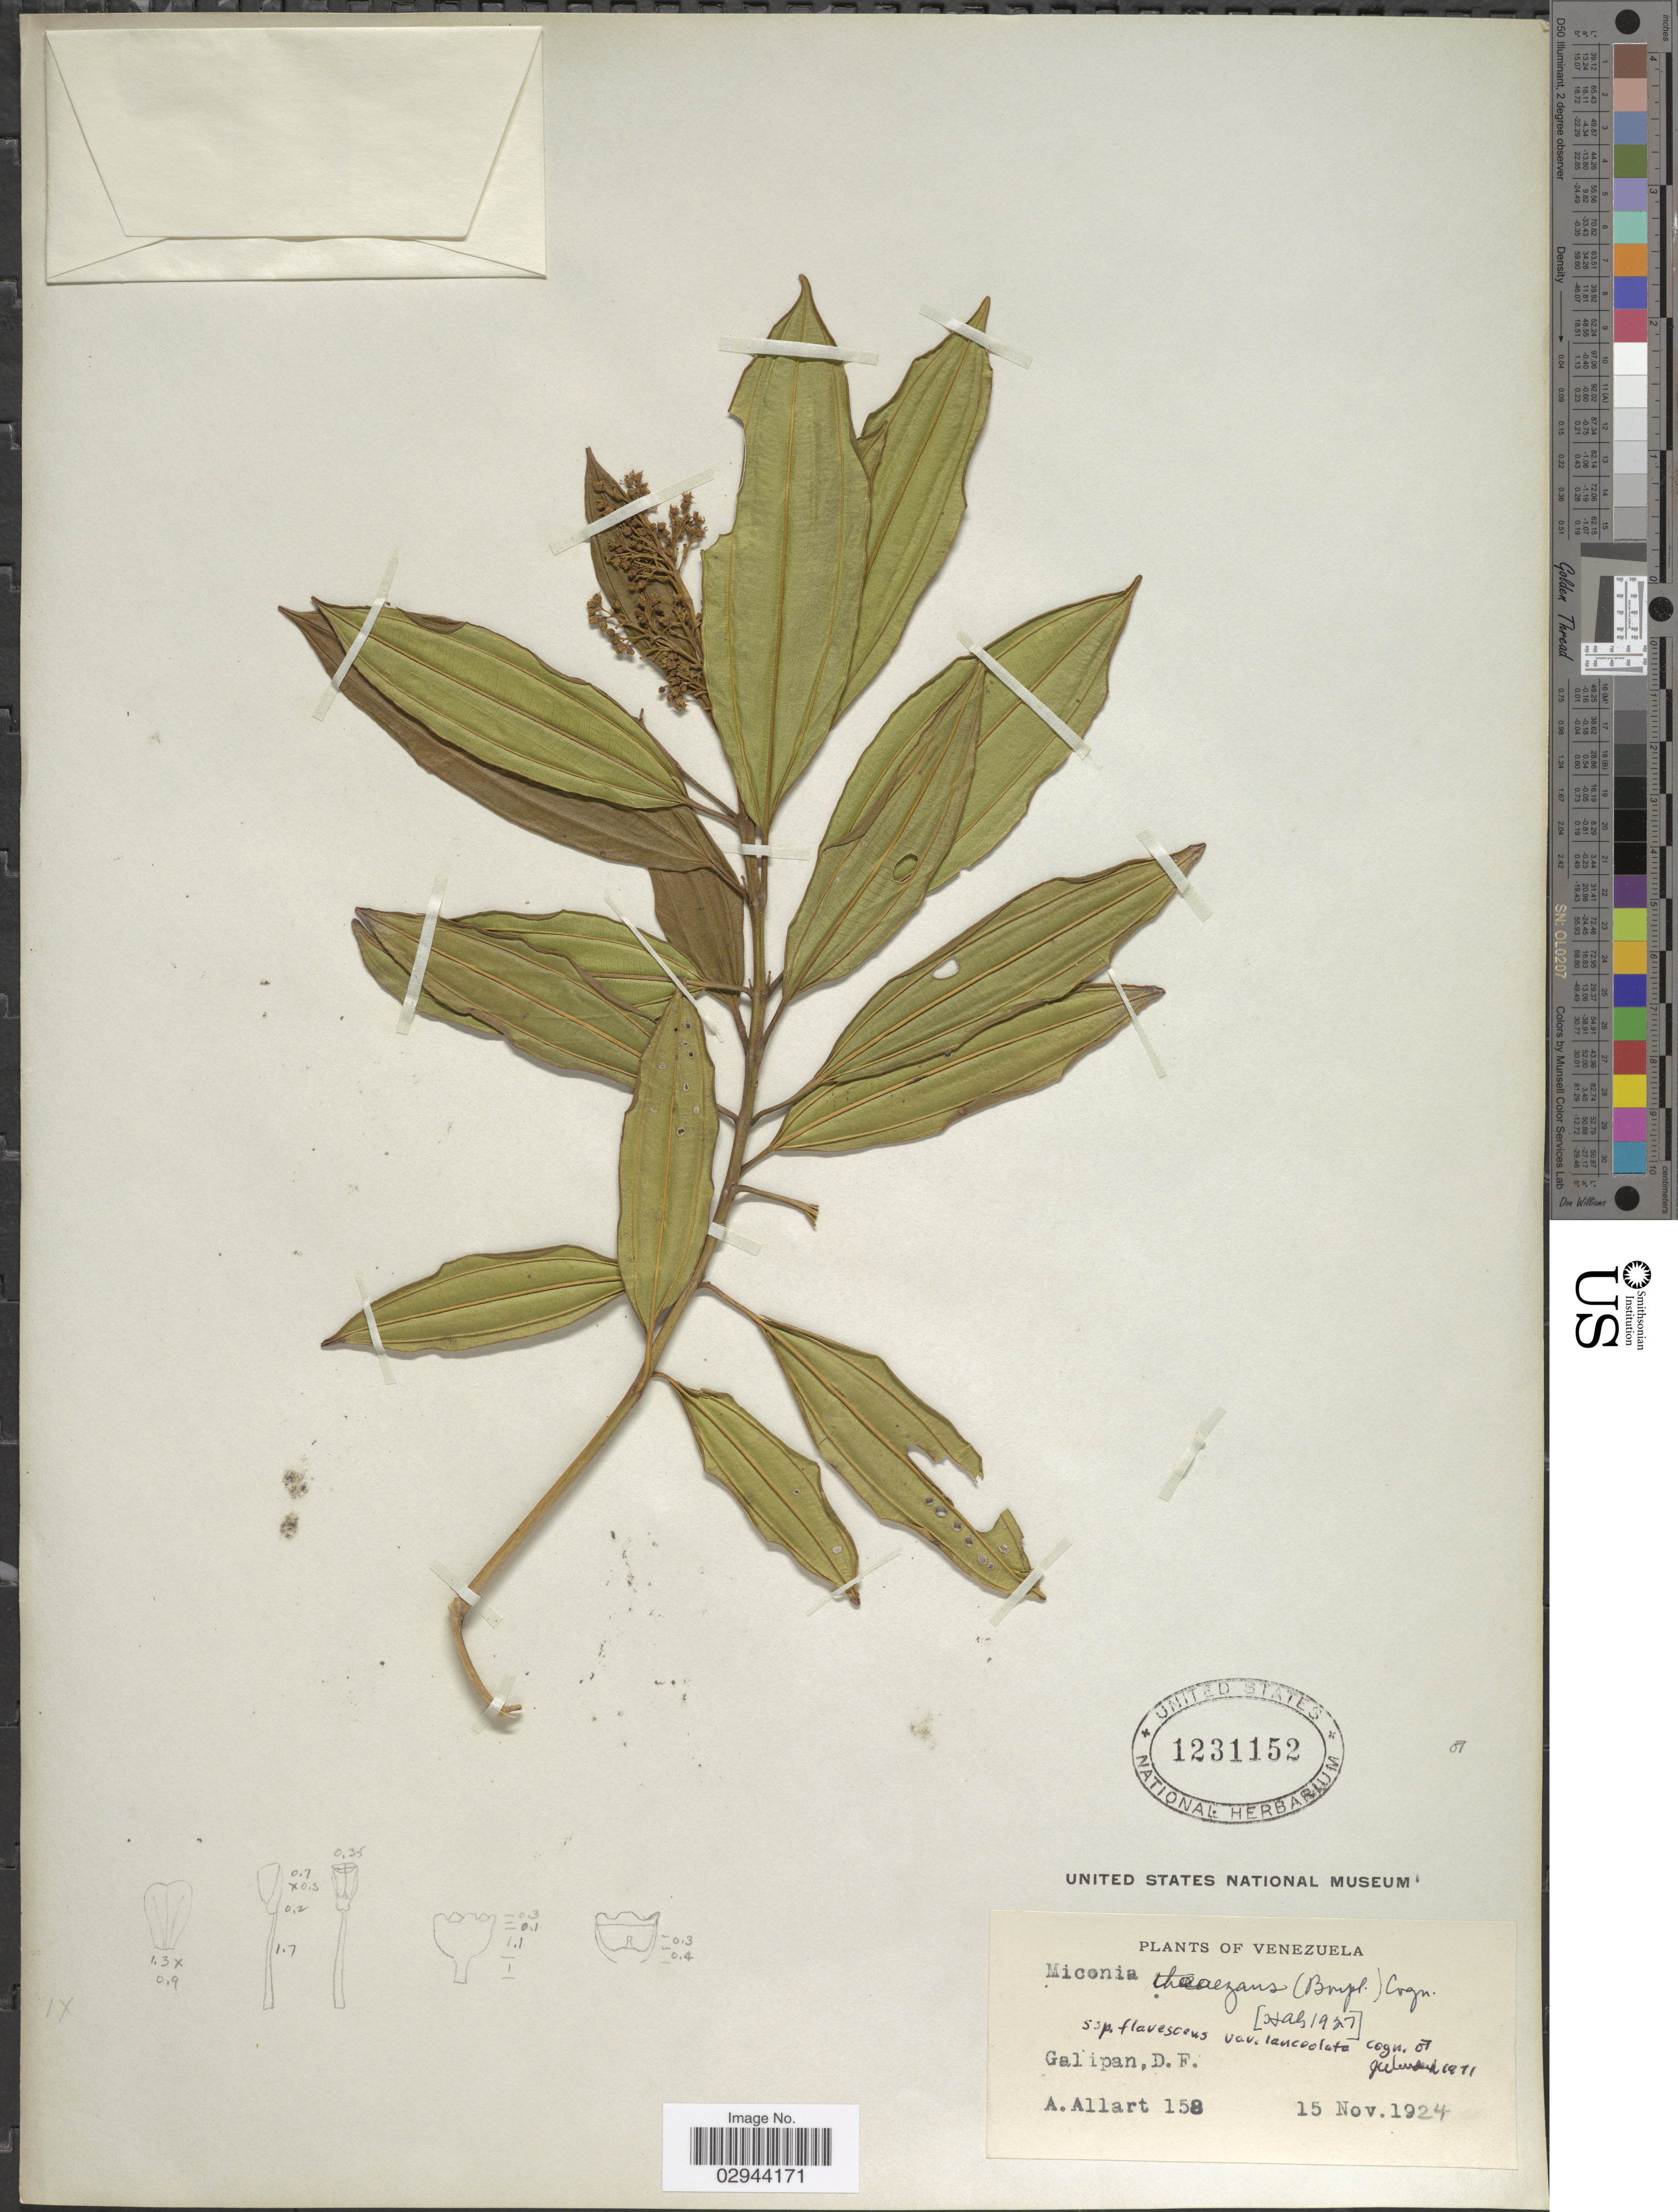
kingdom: Plantae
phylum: Tracheophyta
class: Magnoliopsida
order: Myrtales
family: Melastomataceae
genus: Miconia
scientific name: Miconia theizans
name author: (Bonpl.) Cogn.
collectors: A. Allart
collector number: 158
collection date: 1924-11-15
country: Venezuela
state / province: Distrito Federal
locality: Galipan, D.F.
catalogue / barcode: US 1231152